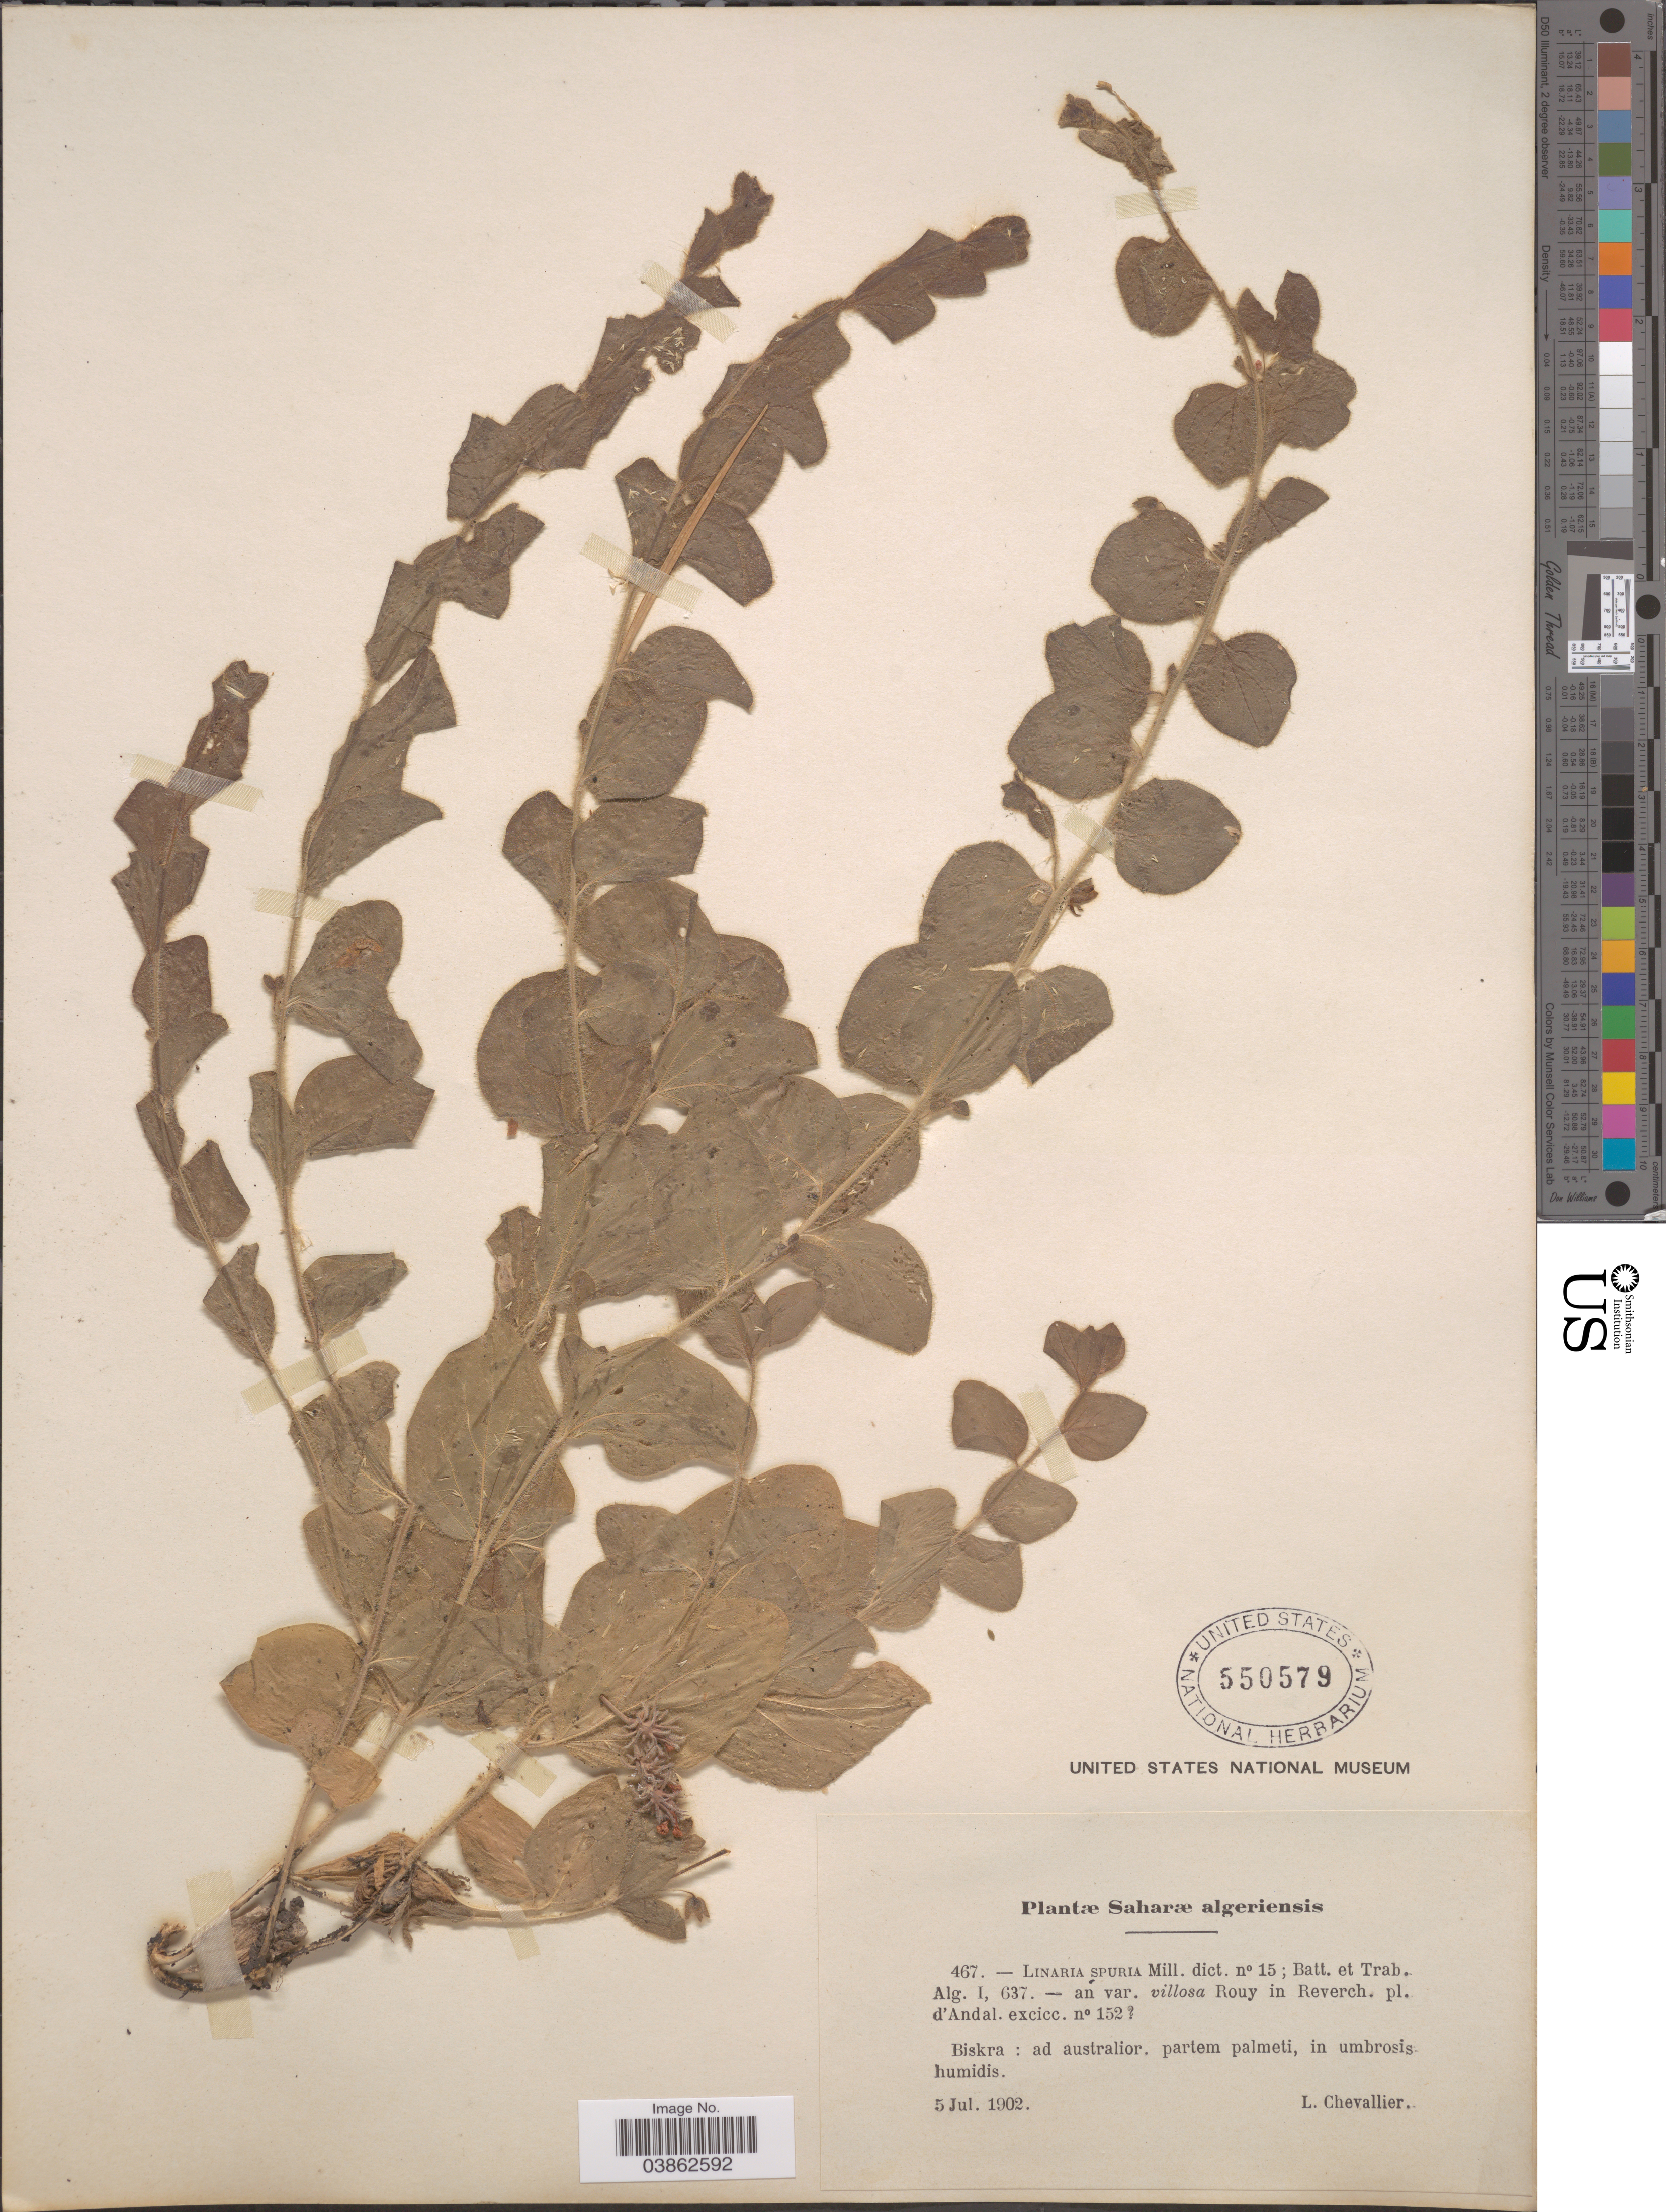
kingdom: Plantae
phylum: Tracheophyta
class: Magnoliopsida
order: Lamiales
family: Plantaginaceae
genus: Elatinoides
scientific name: Elatinoides spuria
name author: (L.) Wettst.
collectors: L. Chevallier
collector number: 467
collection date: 1902-07-05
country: Algeria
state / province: Biskra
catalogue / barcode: US 550579